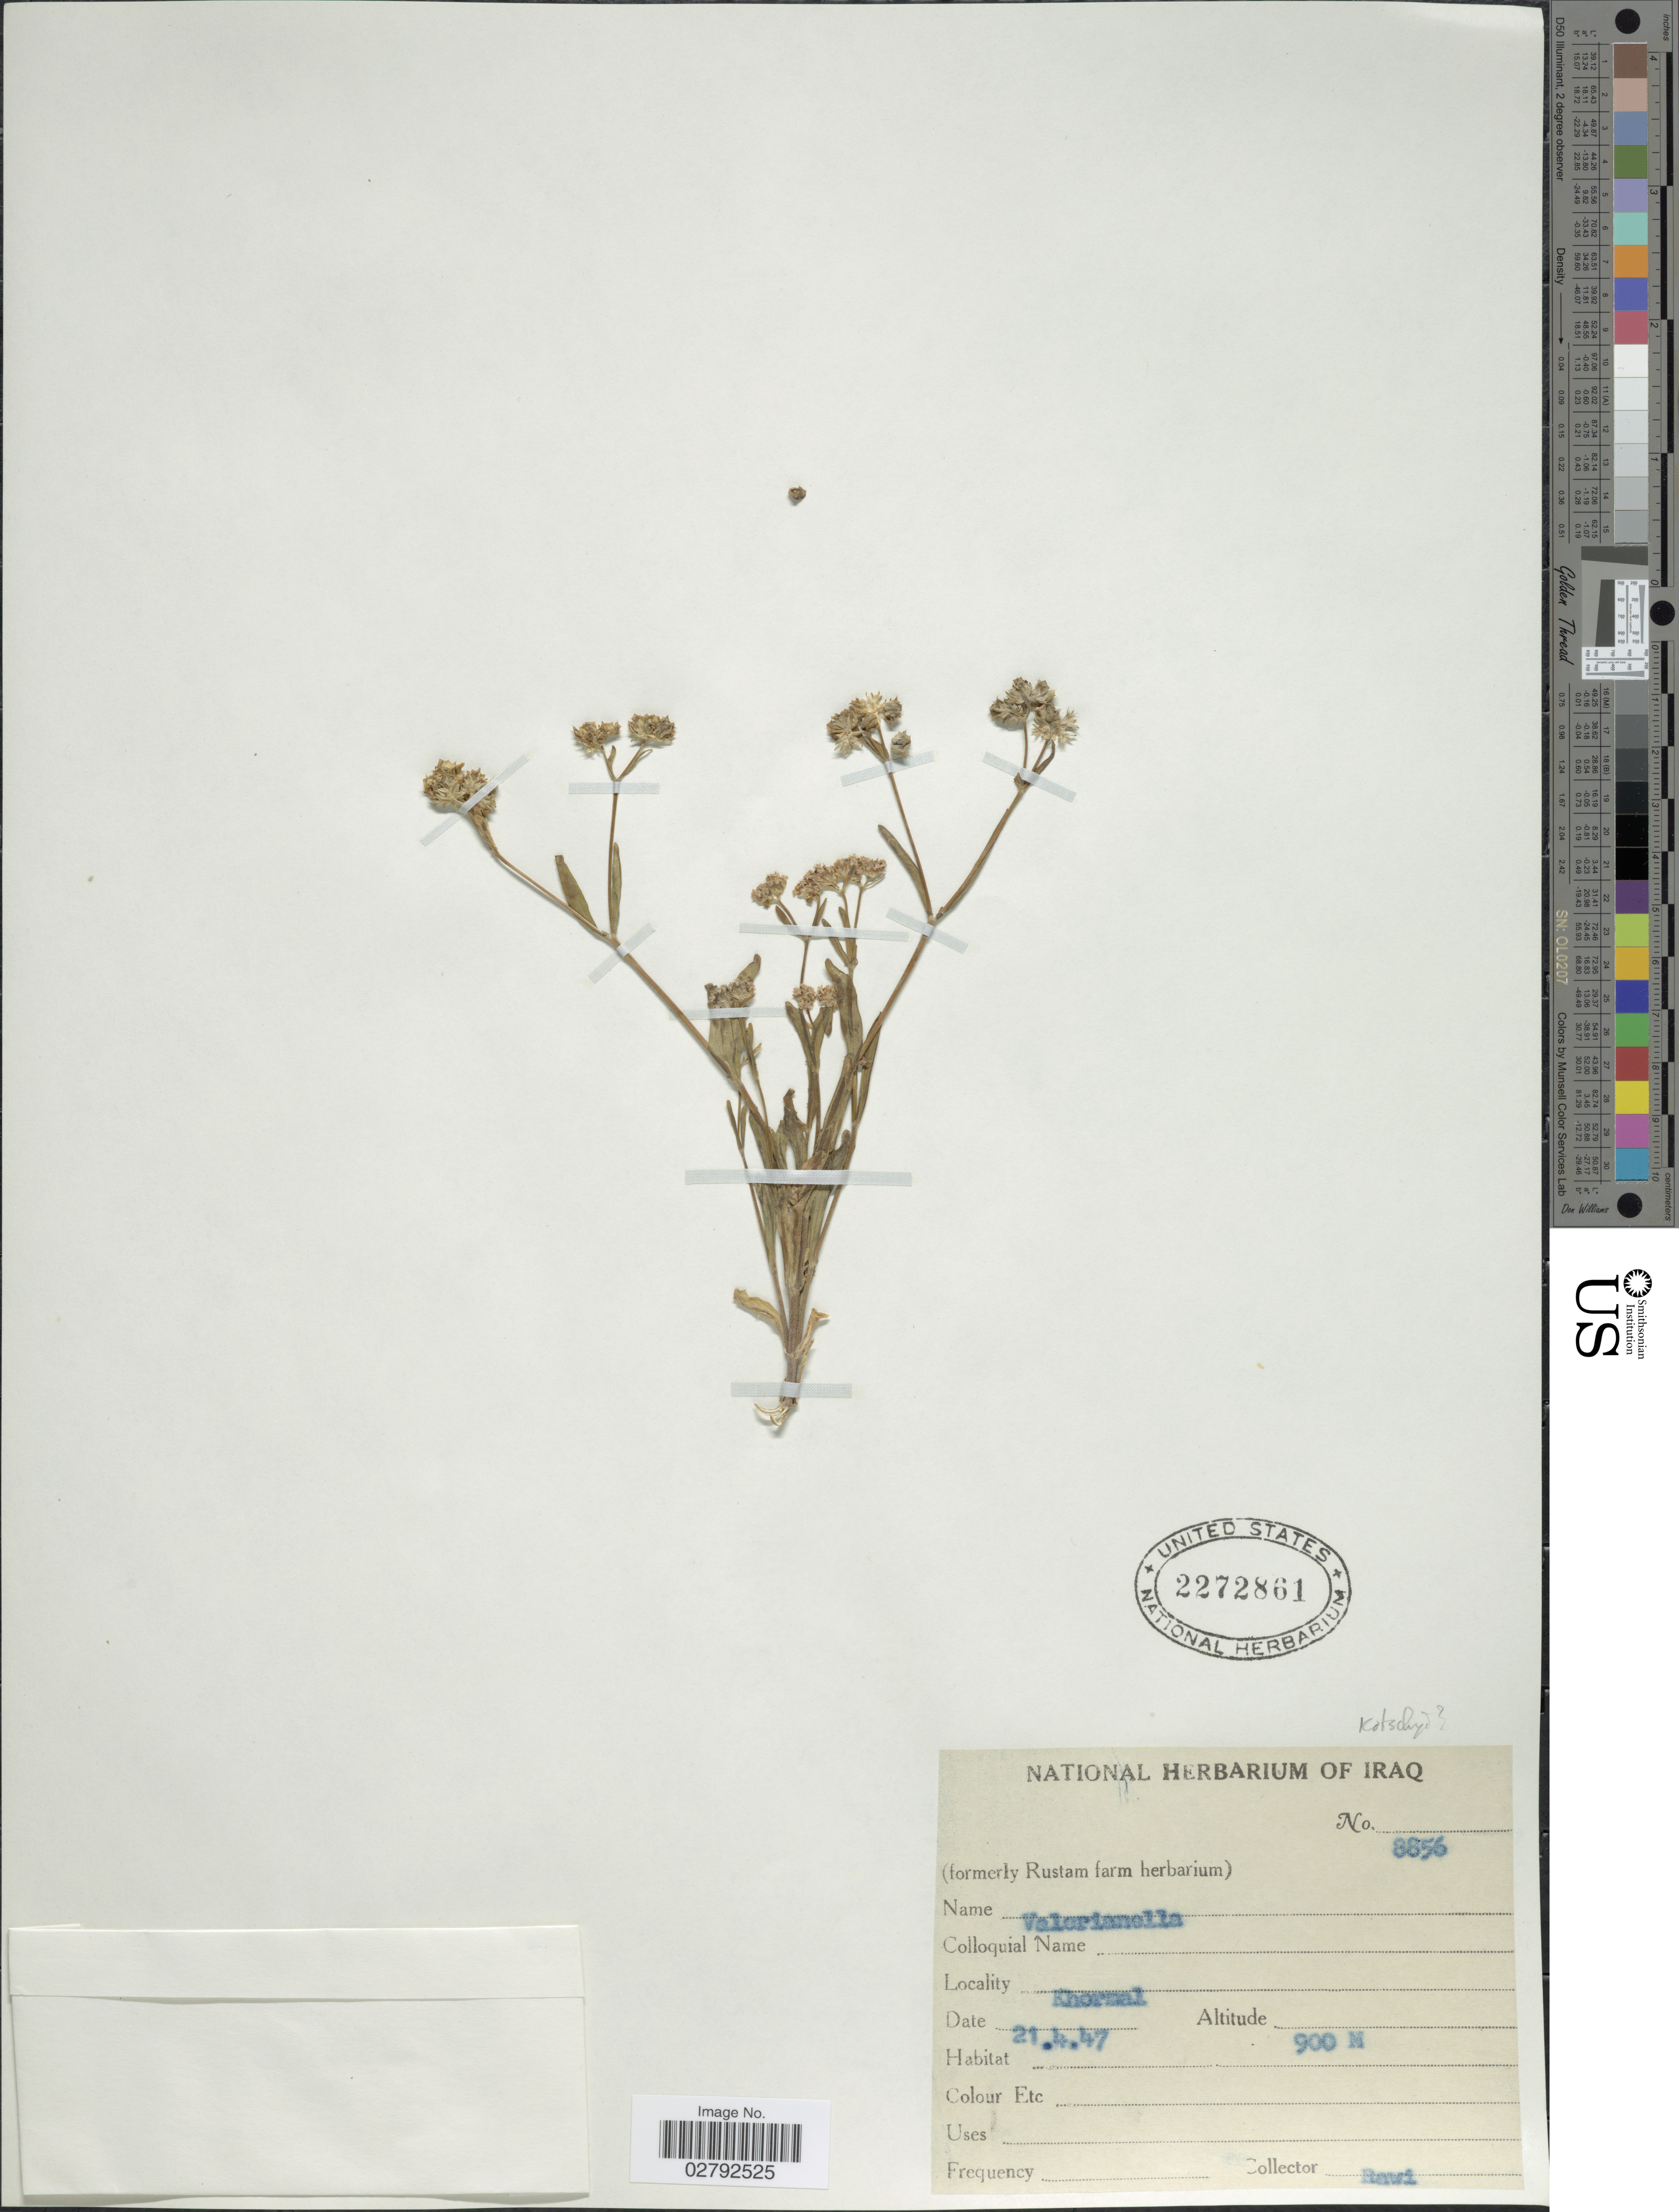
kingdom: Plantae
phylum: Tracheophyta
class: Magnoliopsida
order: Dipsacales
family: Caprifoliaceae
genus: Valerianella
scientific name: Valerianella kotschyi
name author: Boiss.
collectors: -. Rawi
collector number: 8856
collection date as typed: Transcribed d/m/y: 21/4/47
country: Iraq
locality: Khormal.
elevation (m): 900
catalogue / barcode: US 2272861